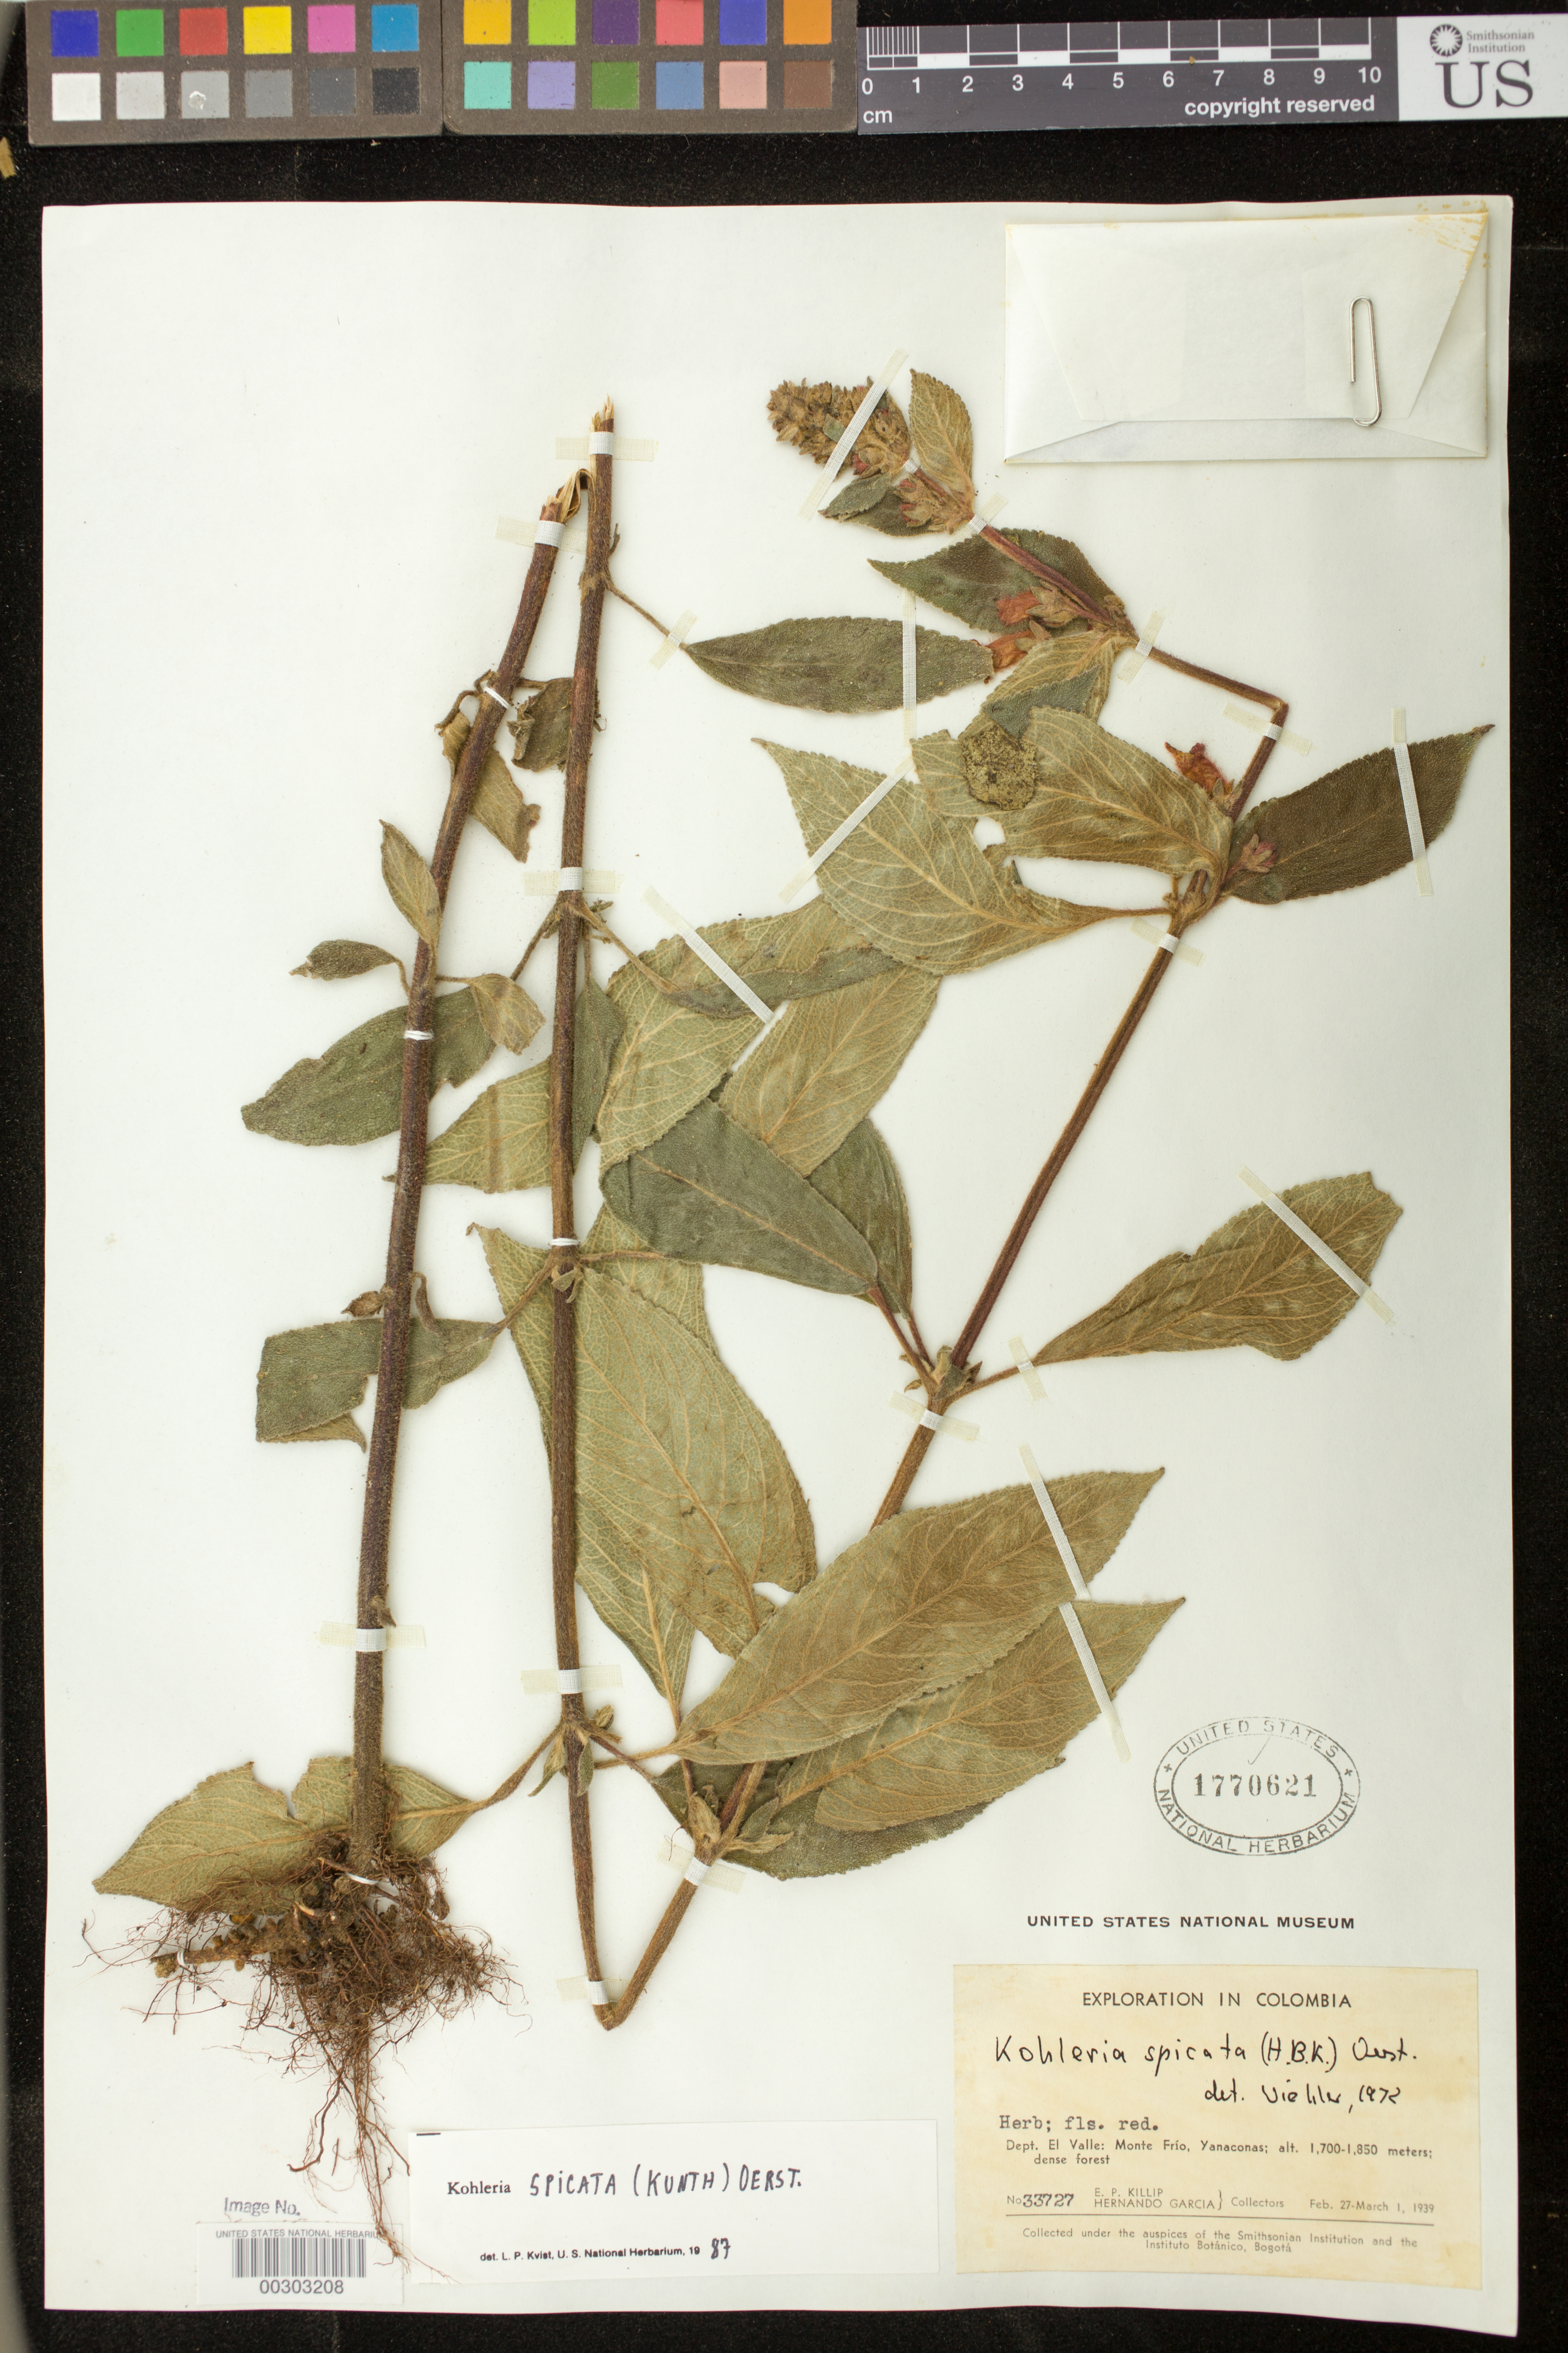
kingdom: Plantae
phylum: Tracheophyta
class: Magnoliopsida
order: Lamiales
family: Gesneriaceae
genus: Kohleria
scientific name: Kohleria spicata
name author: (Kunth) Oerst.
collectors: E. P. Killip & H. Garcia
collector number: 33727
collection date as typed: Feb-Mar 1939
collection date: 1939-02/1939-03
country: Colombia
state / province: Valle del Cauca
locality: Monte Frio, Yanaconas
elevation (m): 1700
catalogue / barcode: US 1770621